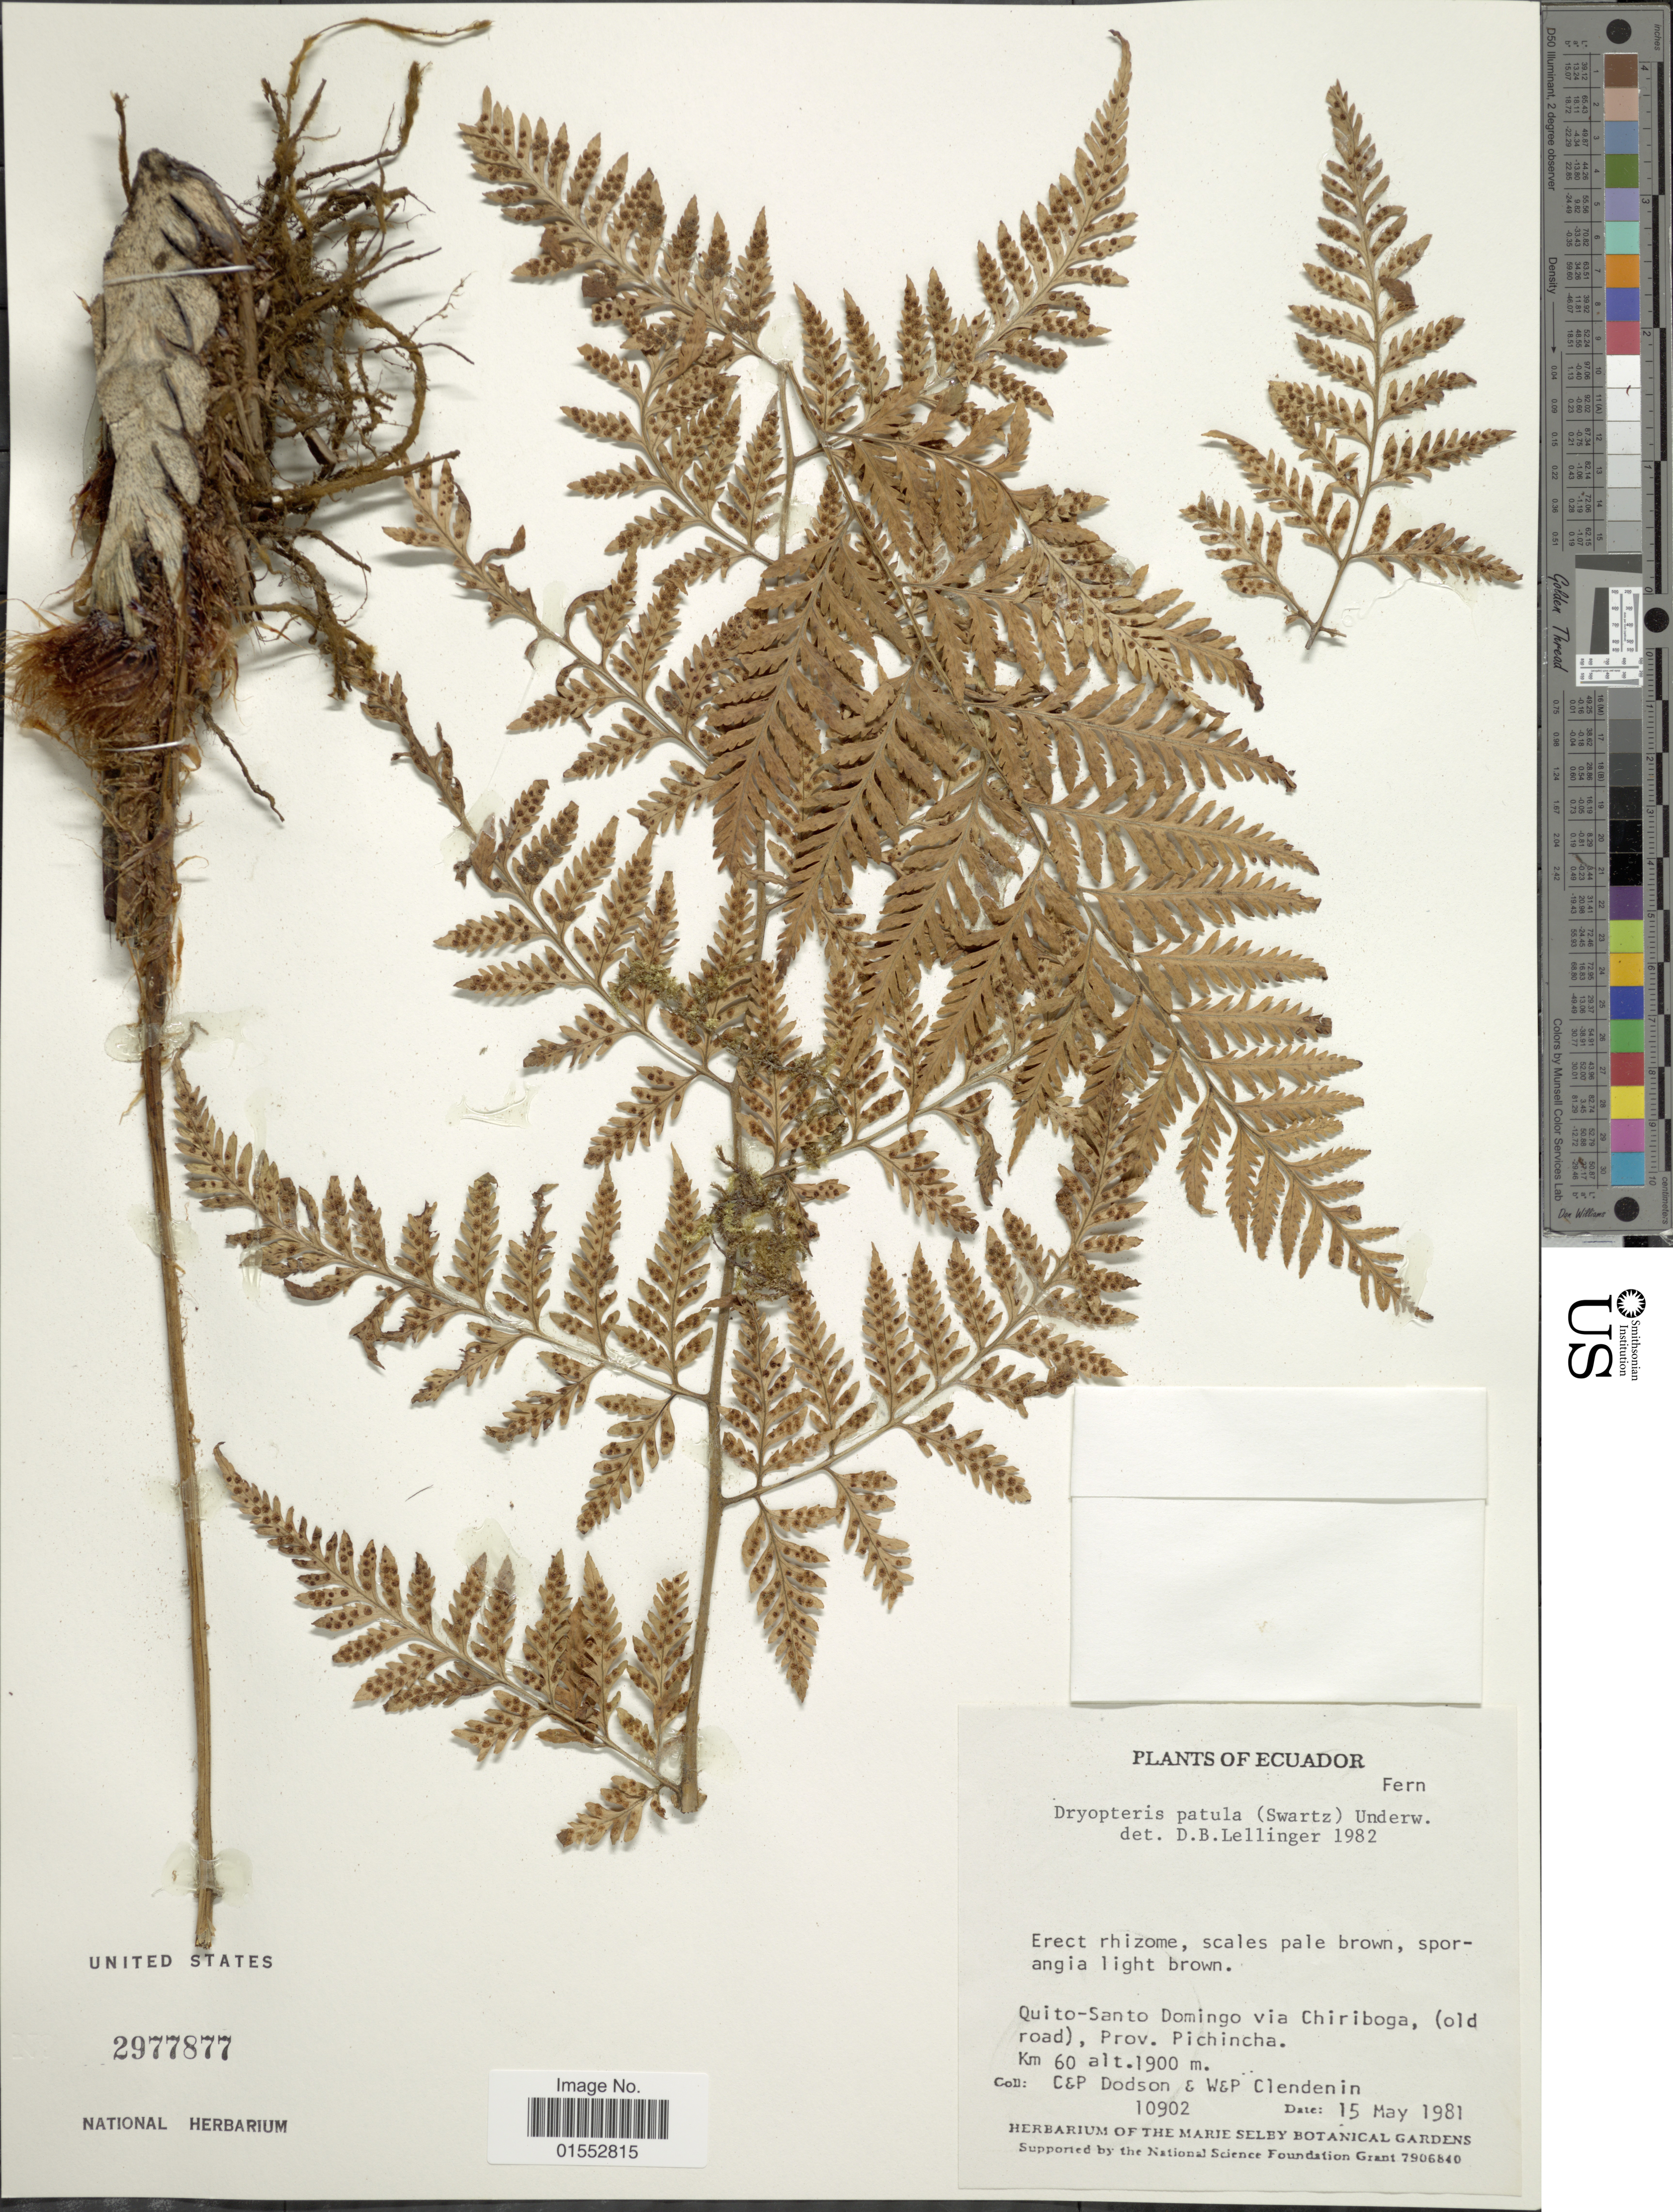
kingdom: Plantae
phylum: Tracheophyta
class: Polypodiopsida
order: Polypodiales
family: Dryopteridaceae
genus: Dryopteris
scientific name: Dryopteris patula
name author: (Sw.) Underw.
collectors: C. Dodson, P. Dodson, W. Clendenin & P. Clendenin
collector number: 10902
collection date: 1981-05-15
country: Ecuador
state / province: Pichincha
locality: Quito-Santo Domingo via Chiriboga (old road), km 60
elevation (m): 1900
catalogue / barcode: US 2977877